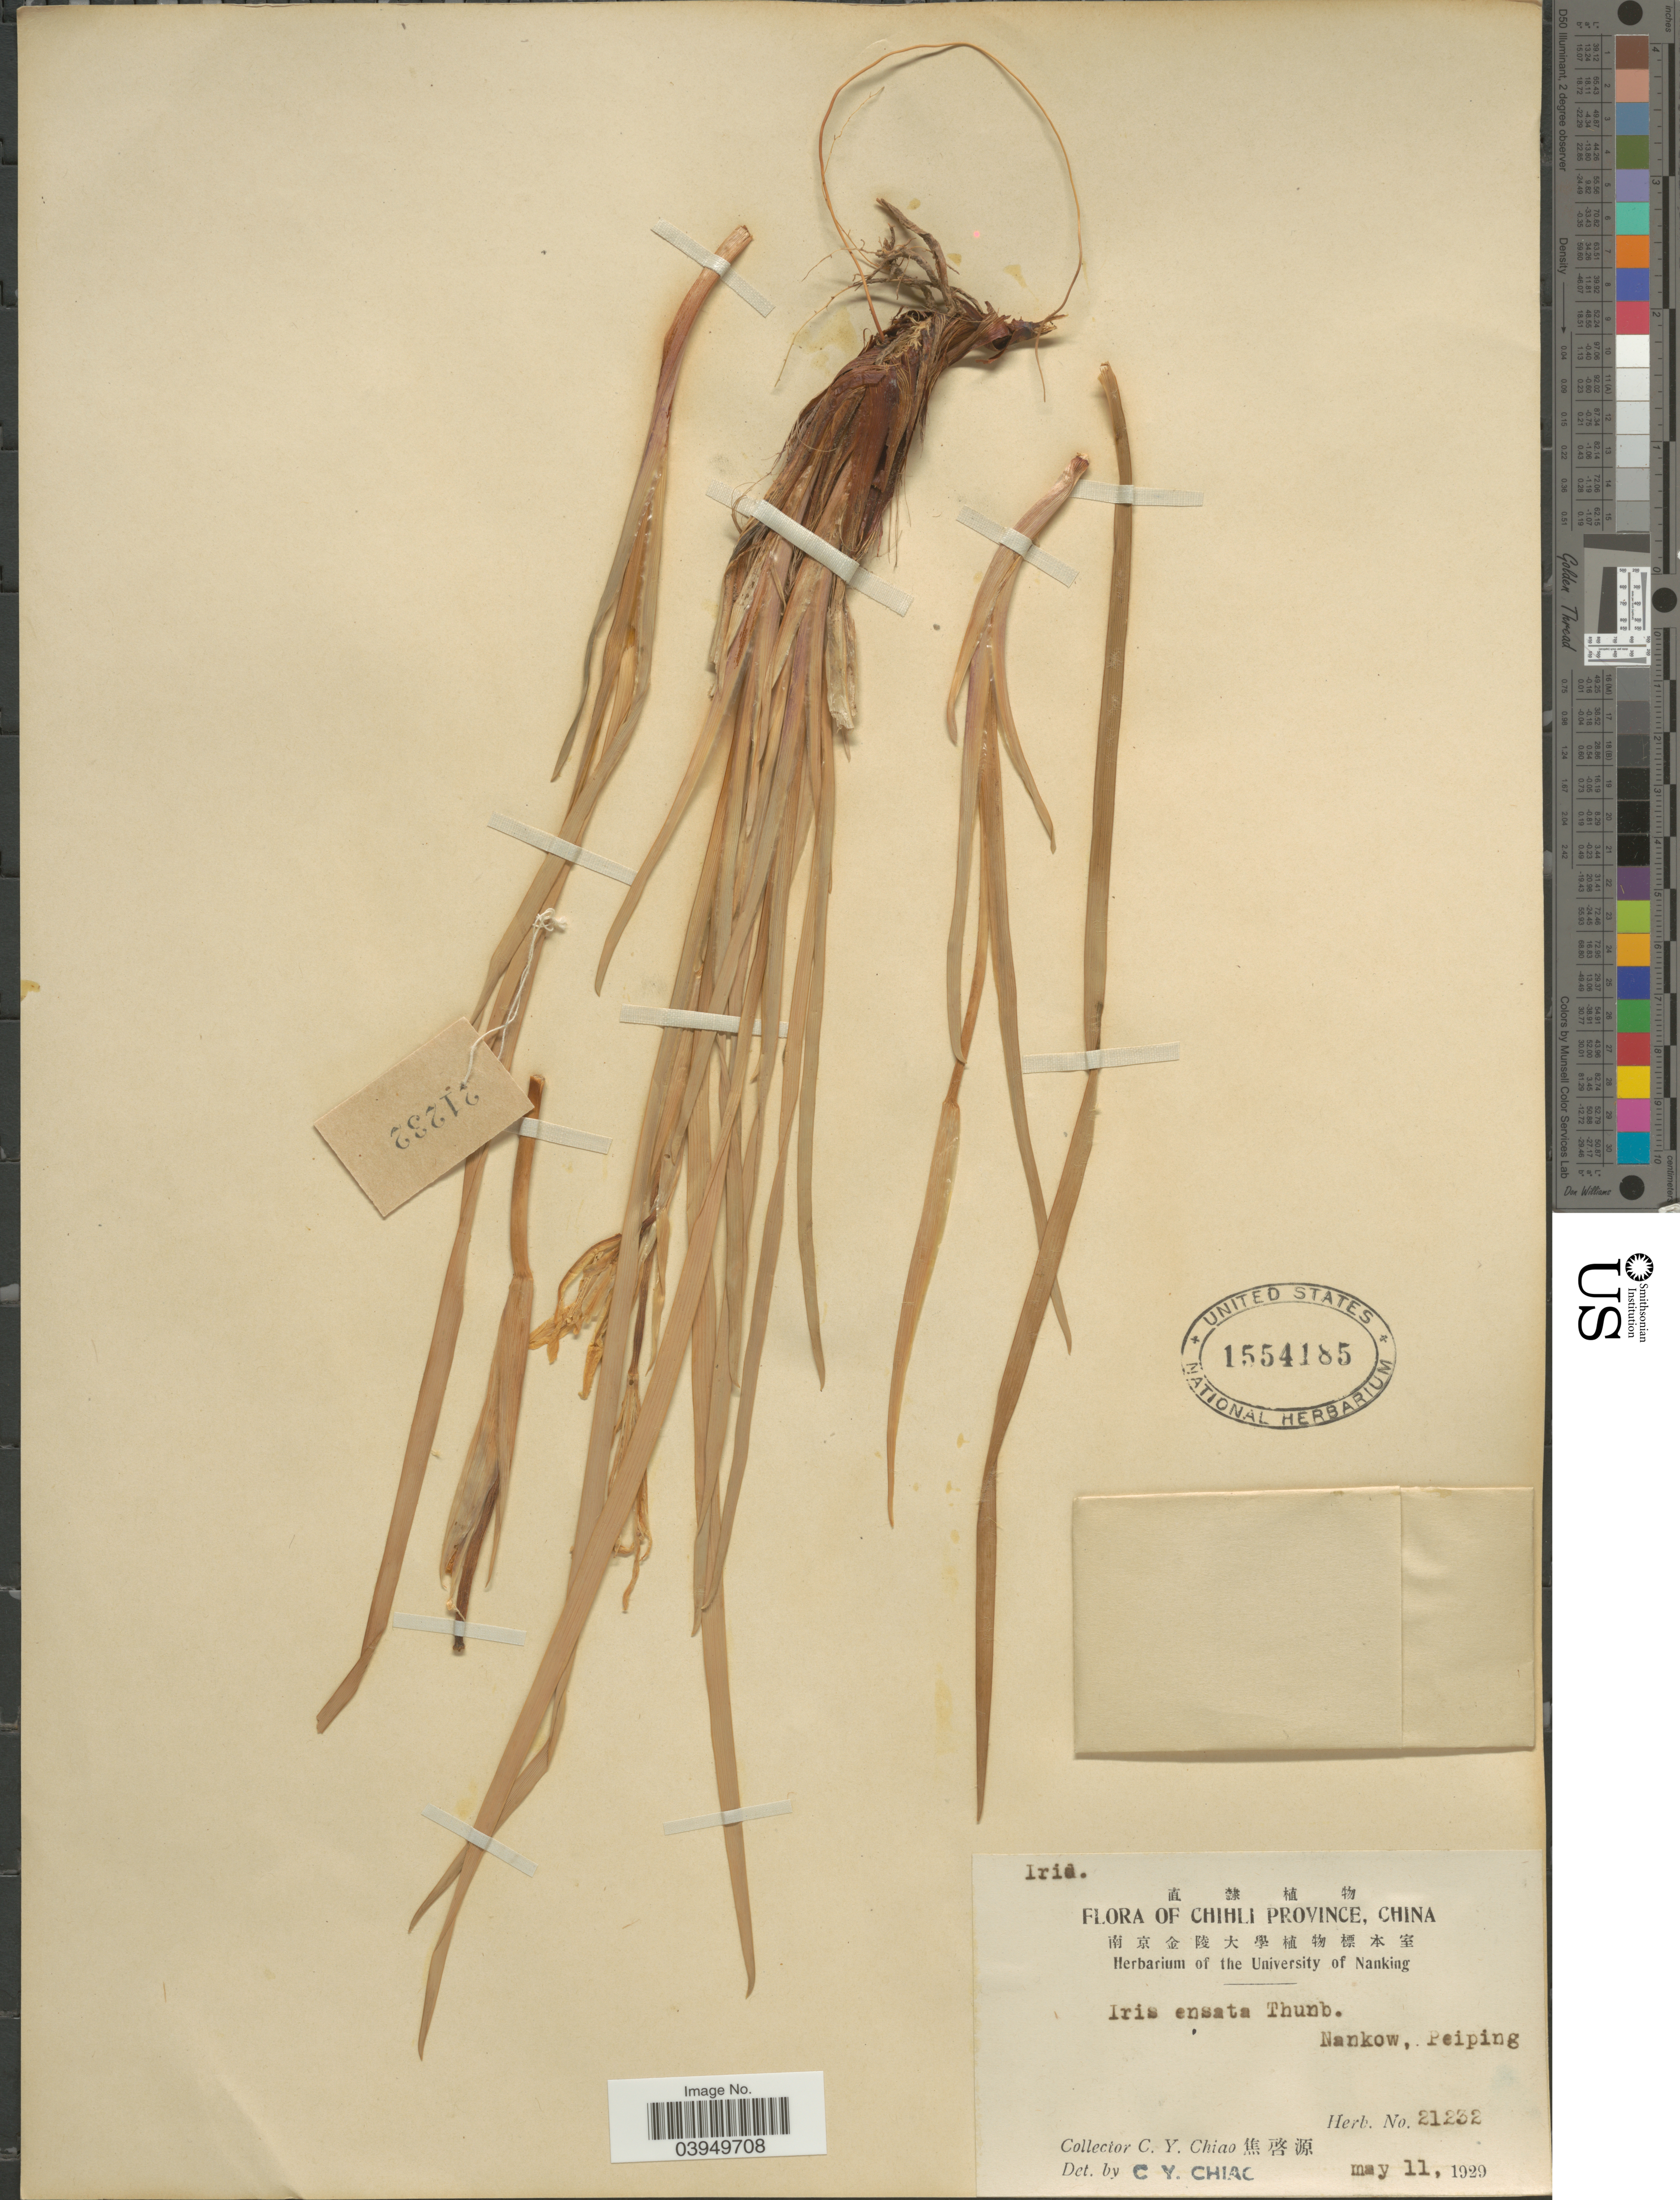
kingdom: Plantae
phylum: Tracheophyta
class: Liliopsida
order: Asparagales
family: Iridaceae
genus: Iris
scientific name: Iris ensata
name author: Thunb.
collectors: C. Y. Chiao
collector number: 21232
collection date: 1929-05-11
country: China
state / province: Beijing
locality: Chihli Province. Nankow, Peiping.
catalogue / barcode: US 1554185